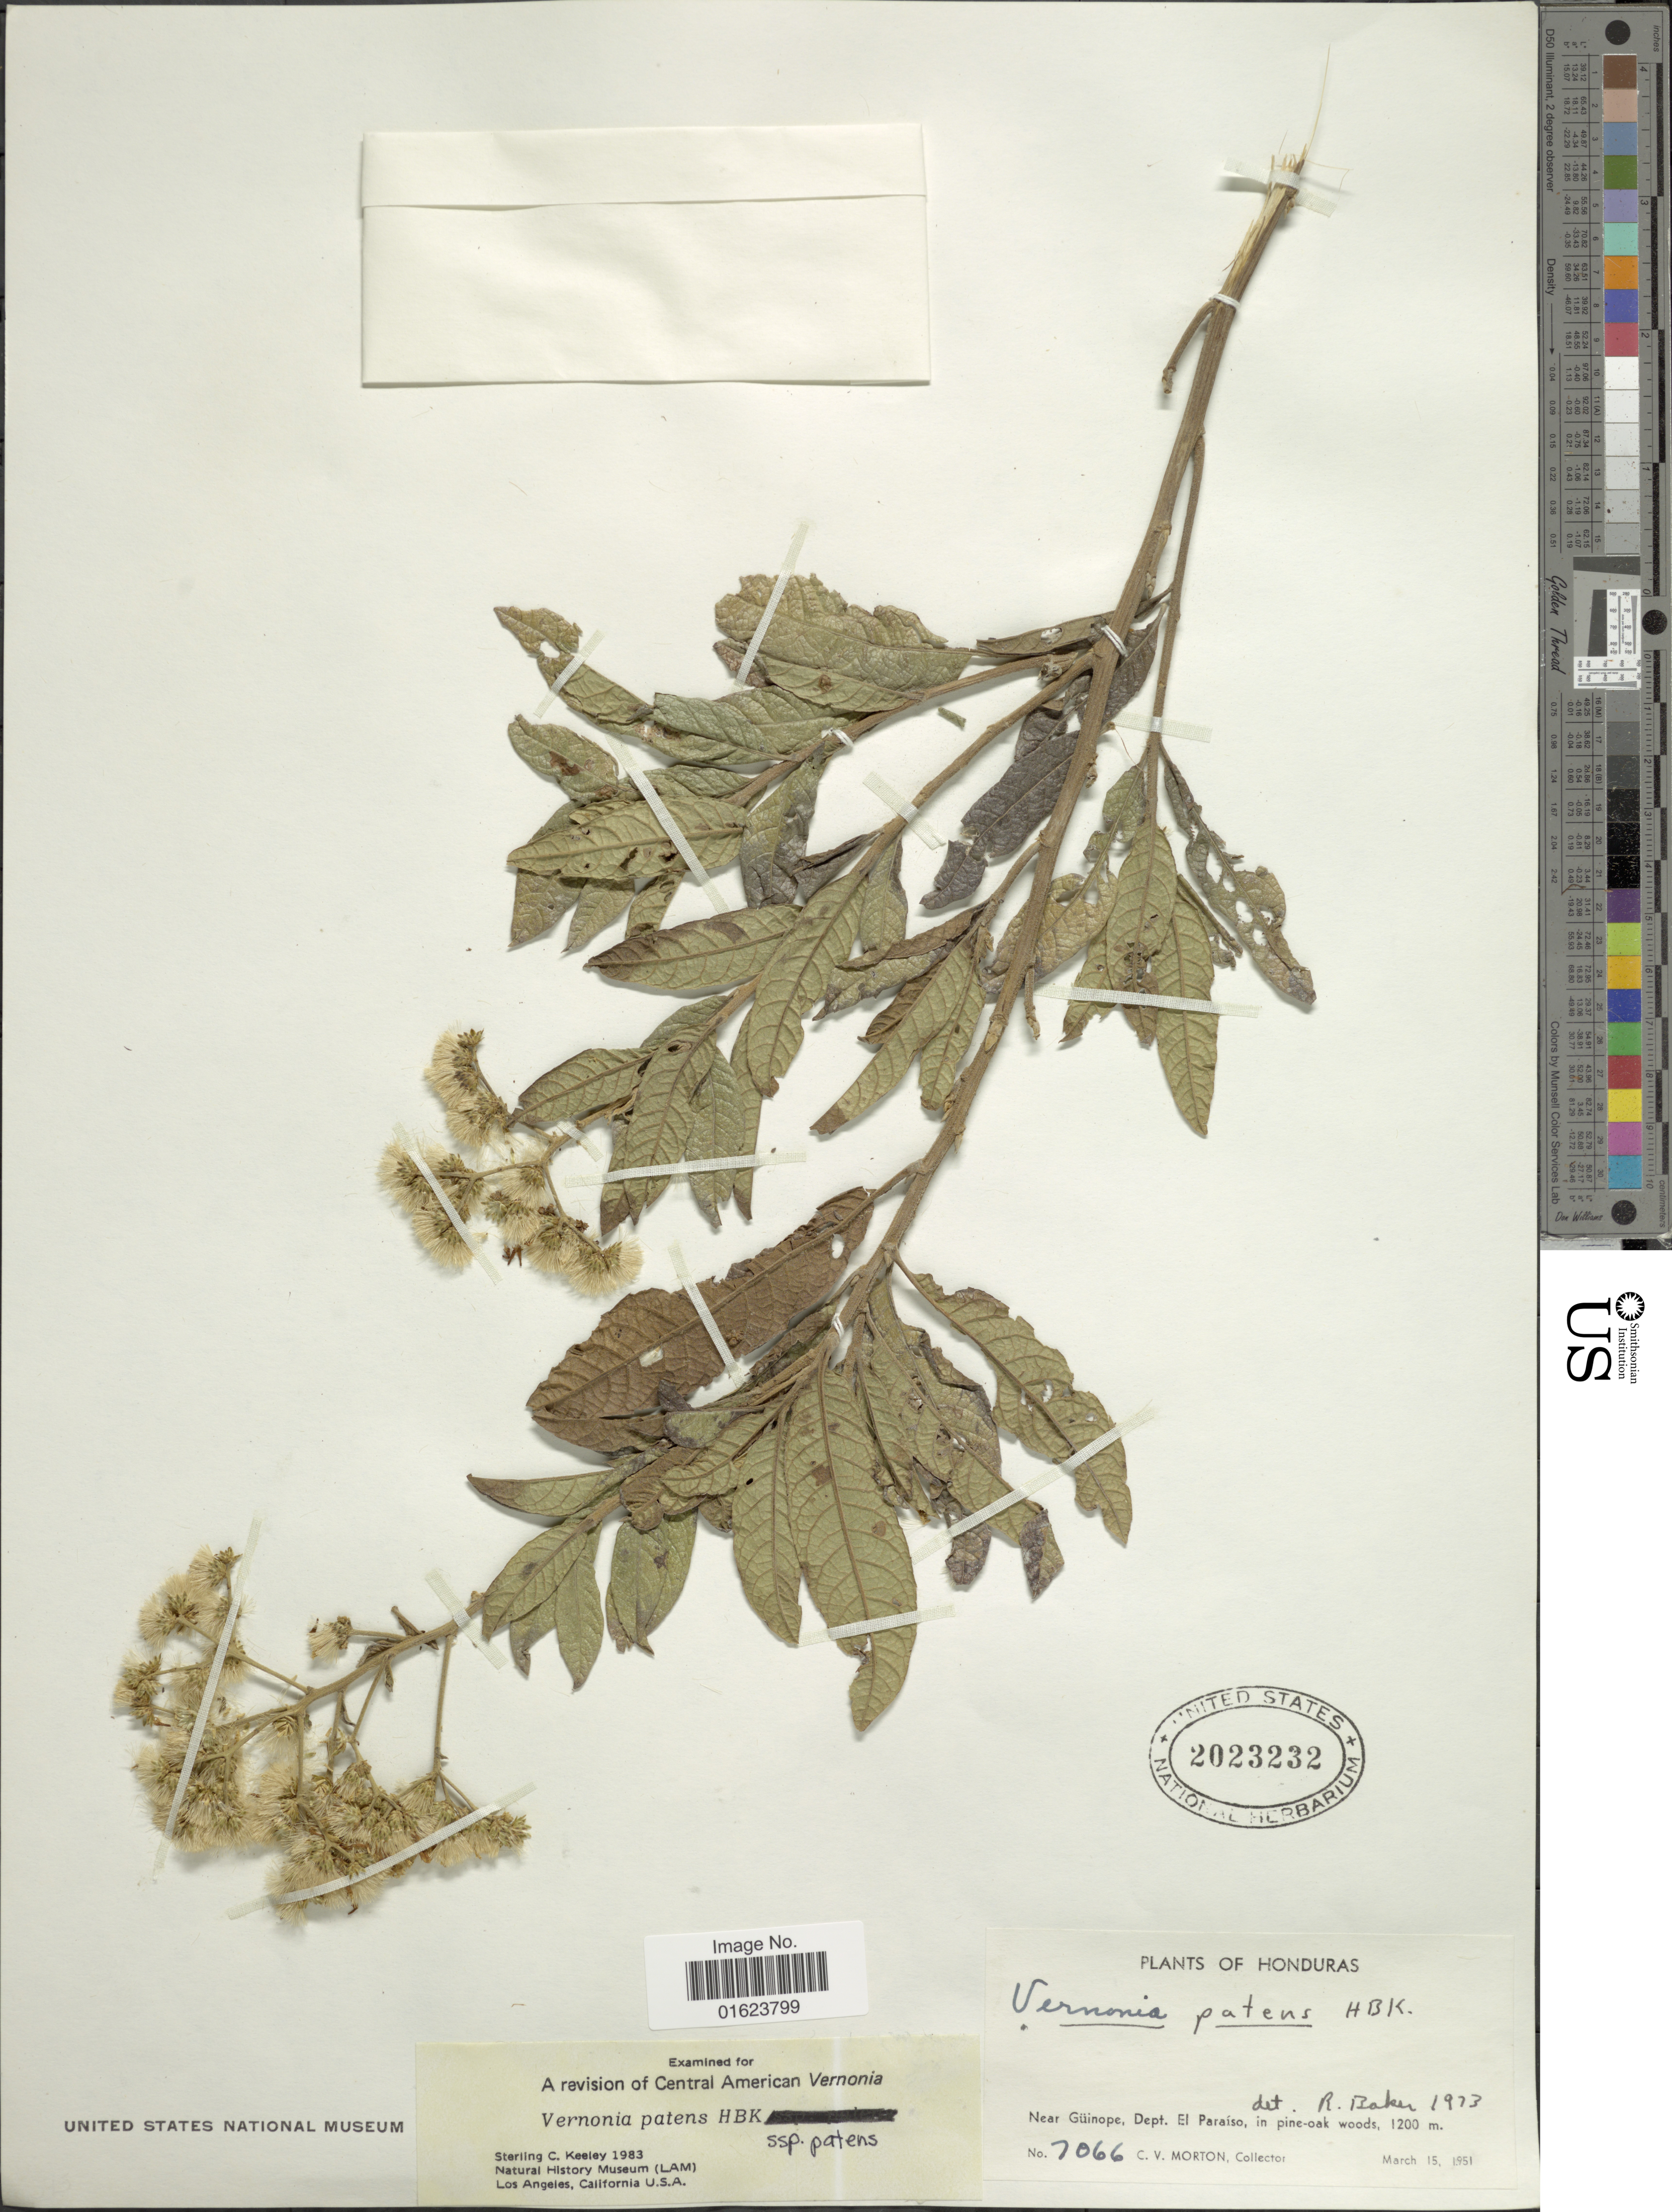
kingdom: Plantae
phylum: Tracheophyta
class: Magnoliopsida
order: Asterales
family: Asteraceae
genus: Vernonanthura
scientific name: Vernonanthura patens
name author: (Kunth) H. Rob.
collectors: C. V. Morton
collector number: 7066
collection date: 1951-03-15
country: Honduras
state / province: El Paraíso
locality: Near Guinope, Dept. El Paraiso.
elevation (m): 1200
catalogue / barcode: US 2023232